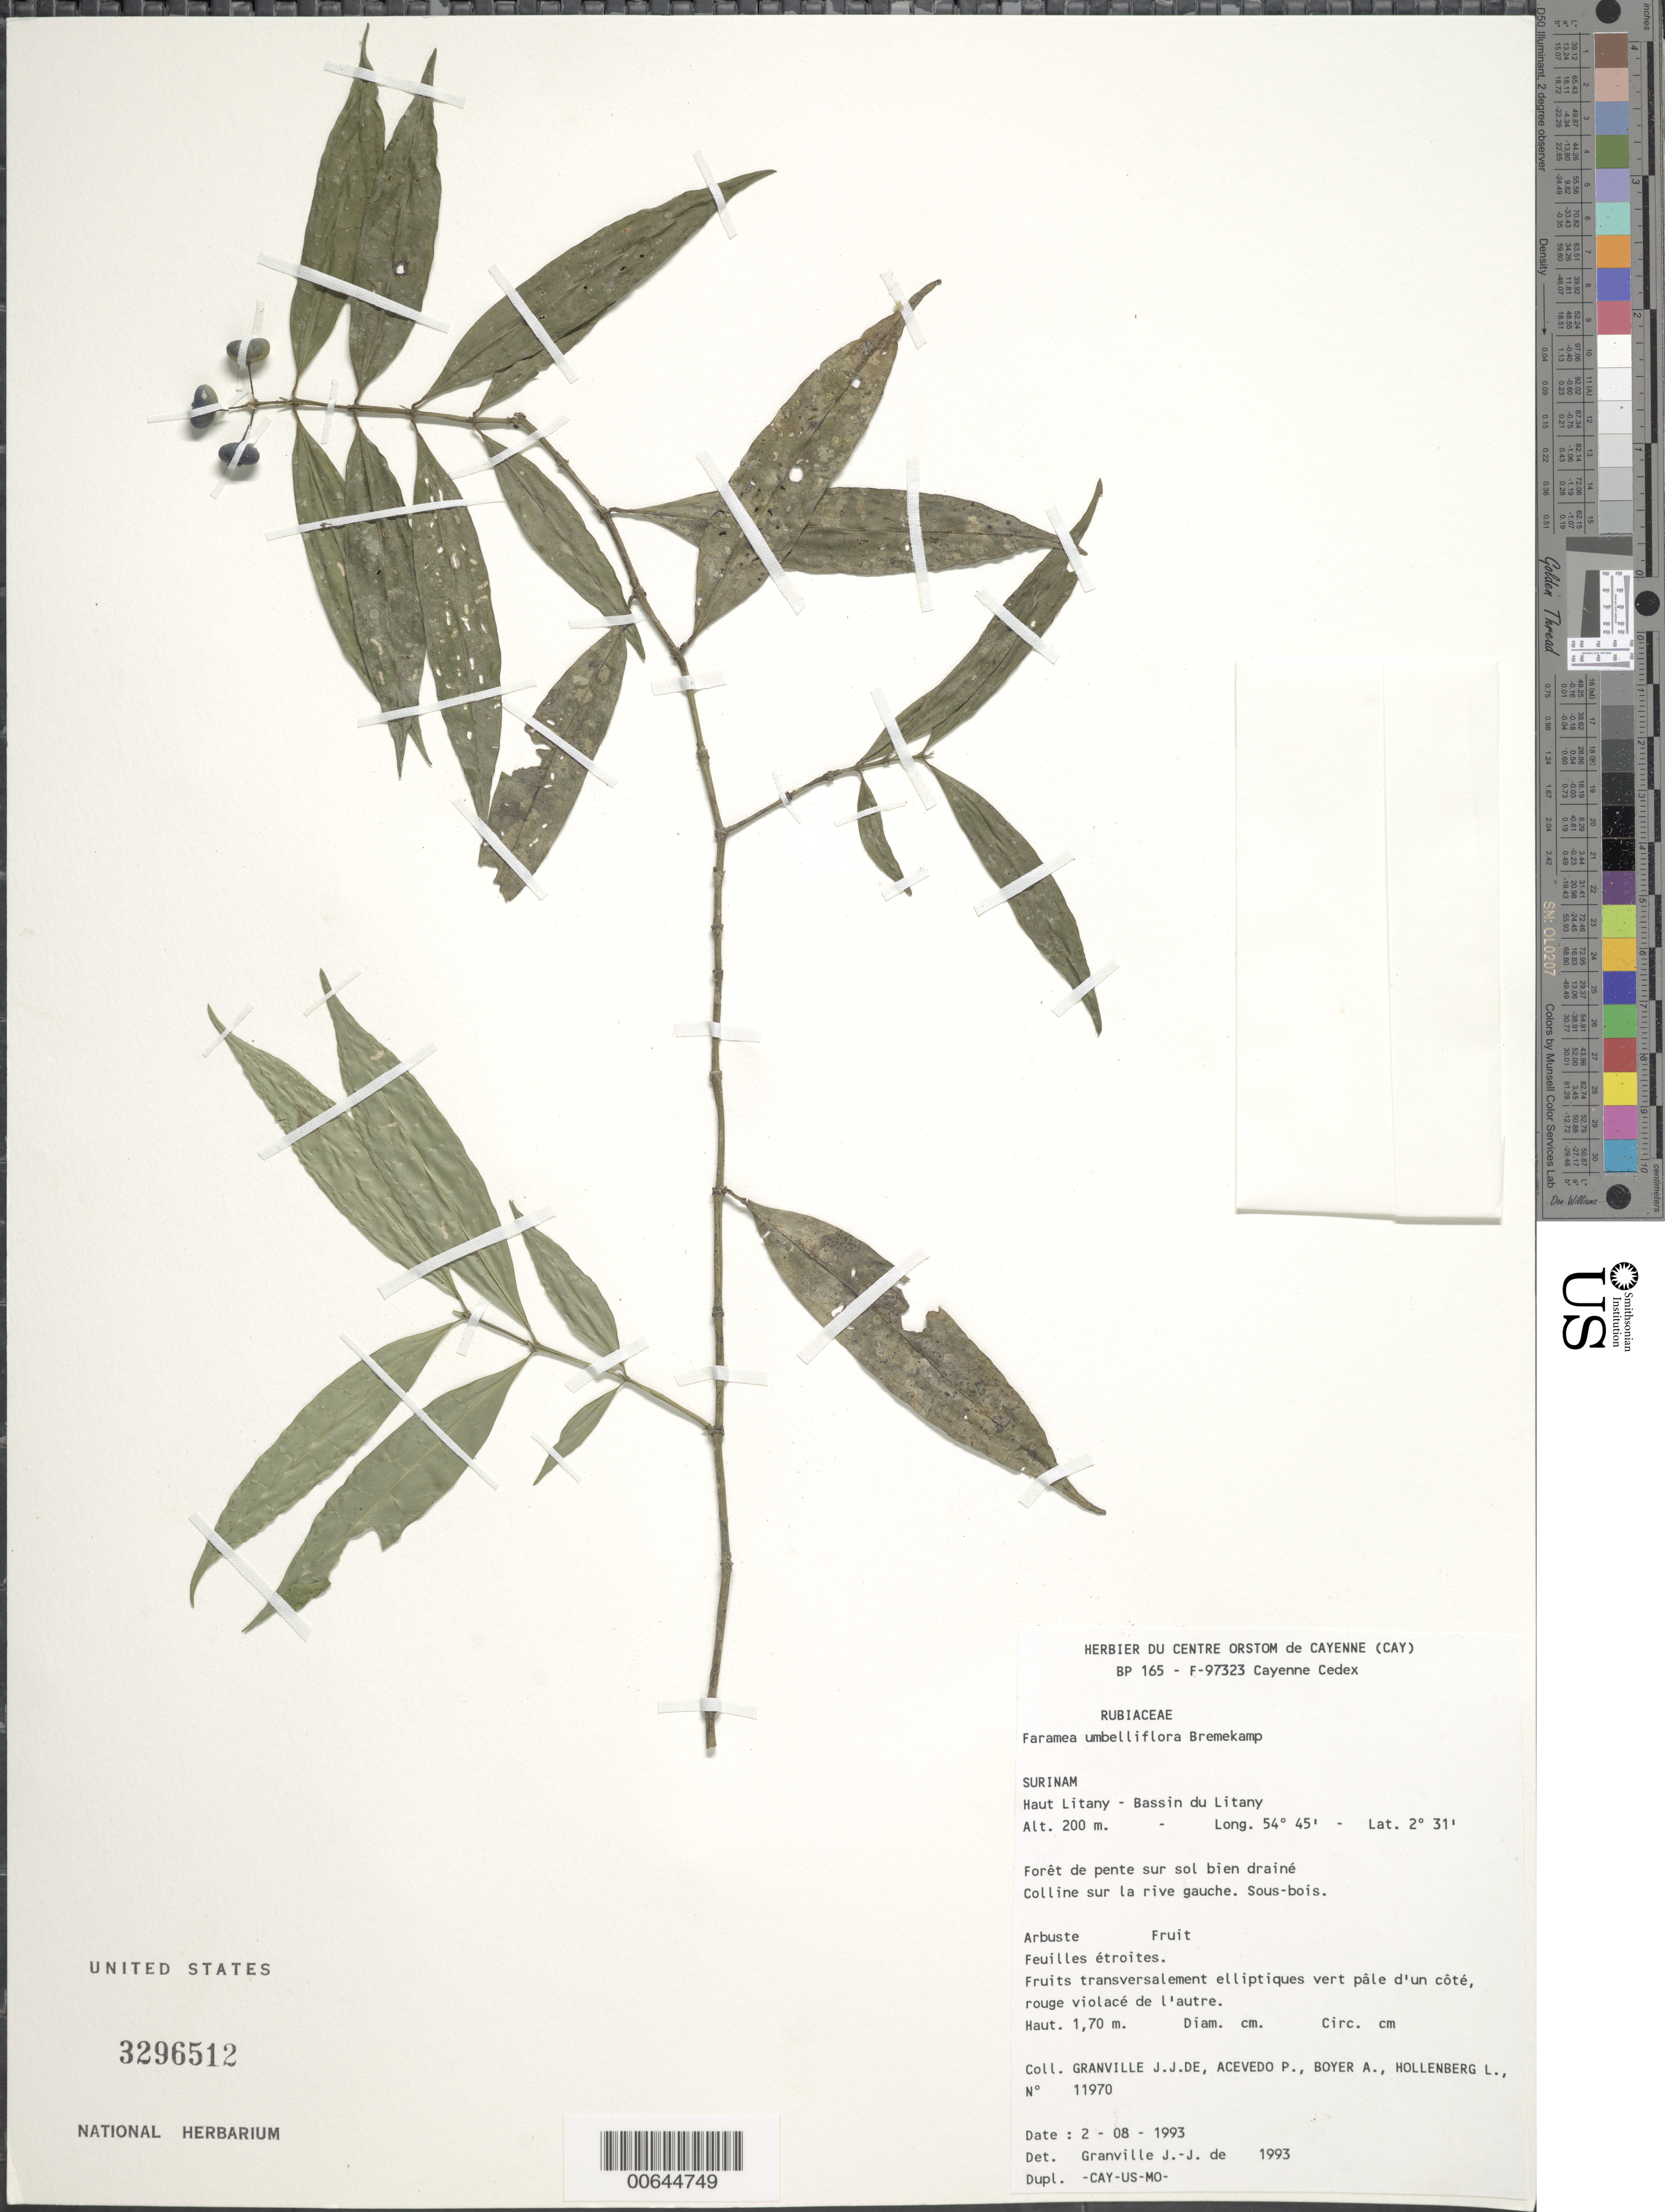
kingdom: Plantae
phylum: Tracheophyta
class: Magnoliopsida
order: Gentianales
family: Rubiaceae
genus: Faramea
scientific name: Faramea umbelliflora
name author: Bremek.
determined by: Granville, J. J. de, (CAY), Institut de Recherche pour le Developpement (IRD) (FRENCH GUIANA)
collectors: J.-J. de Granville, P. Acevedo-Rodr., A. Boyer & L. Hollenberg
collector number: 11970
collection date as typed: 2-Aug-93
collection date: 1993-08-02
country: Suriname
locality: Haut Litany, Bassin du Litany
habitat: Forêt de pente sur sol bien draine, colline sur la rive gauche. Sous bois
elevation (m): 200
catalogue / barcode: US 3296512